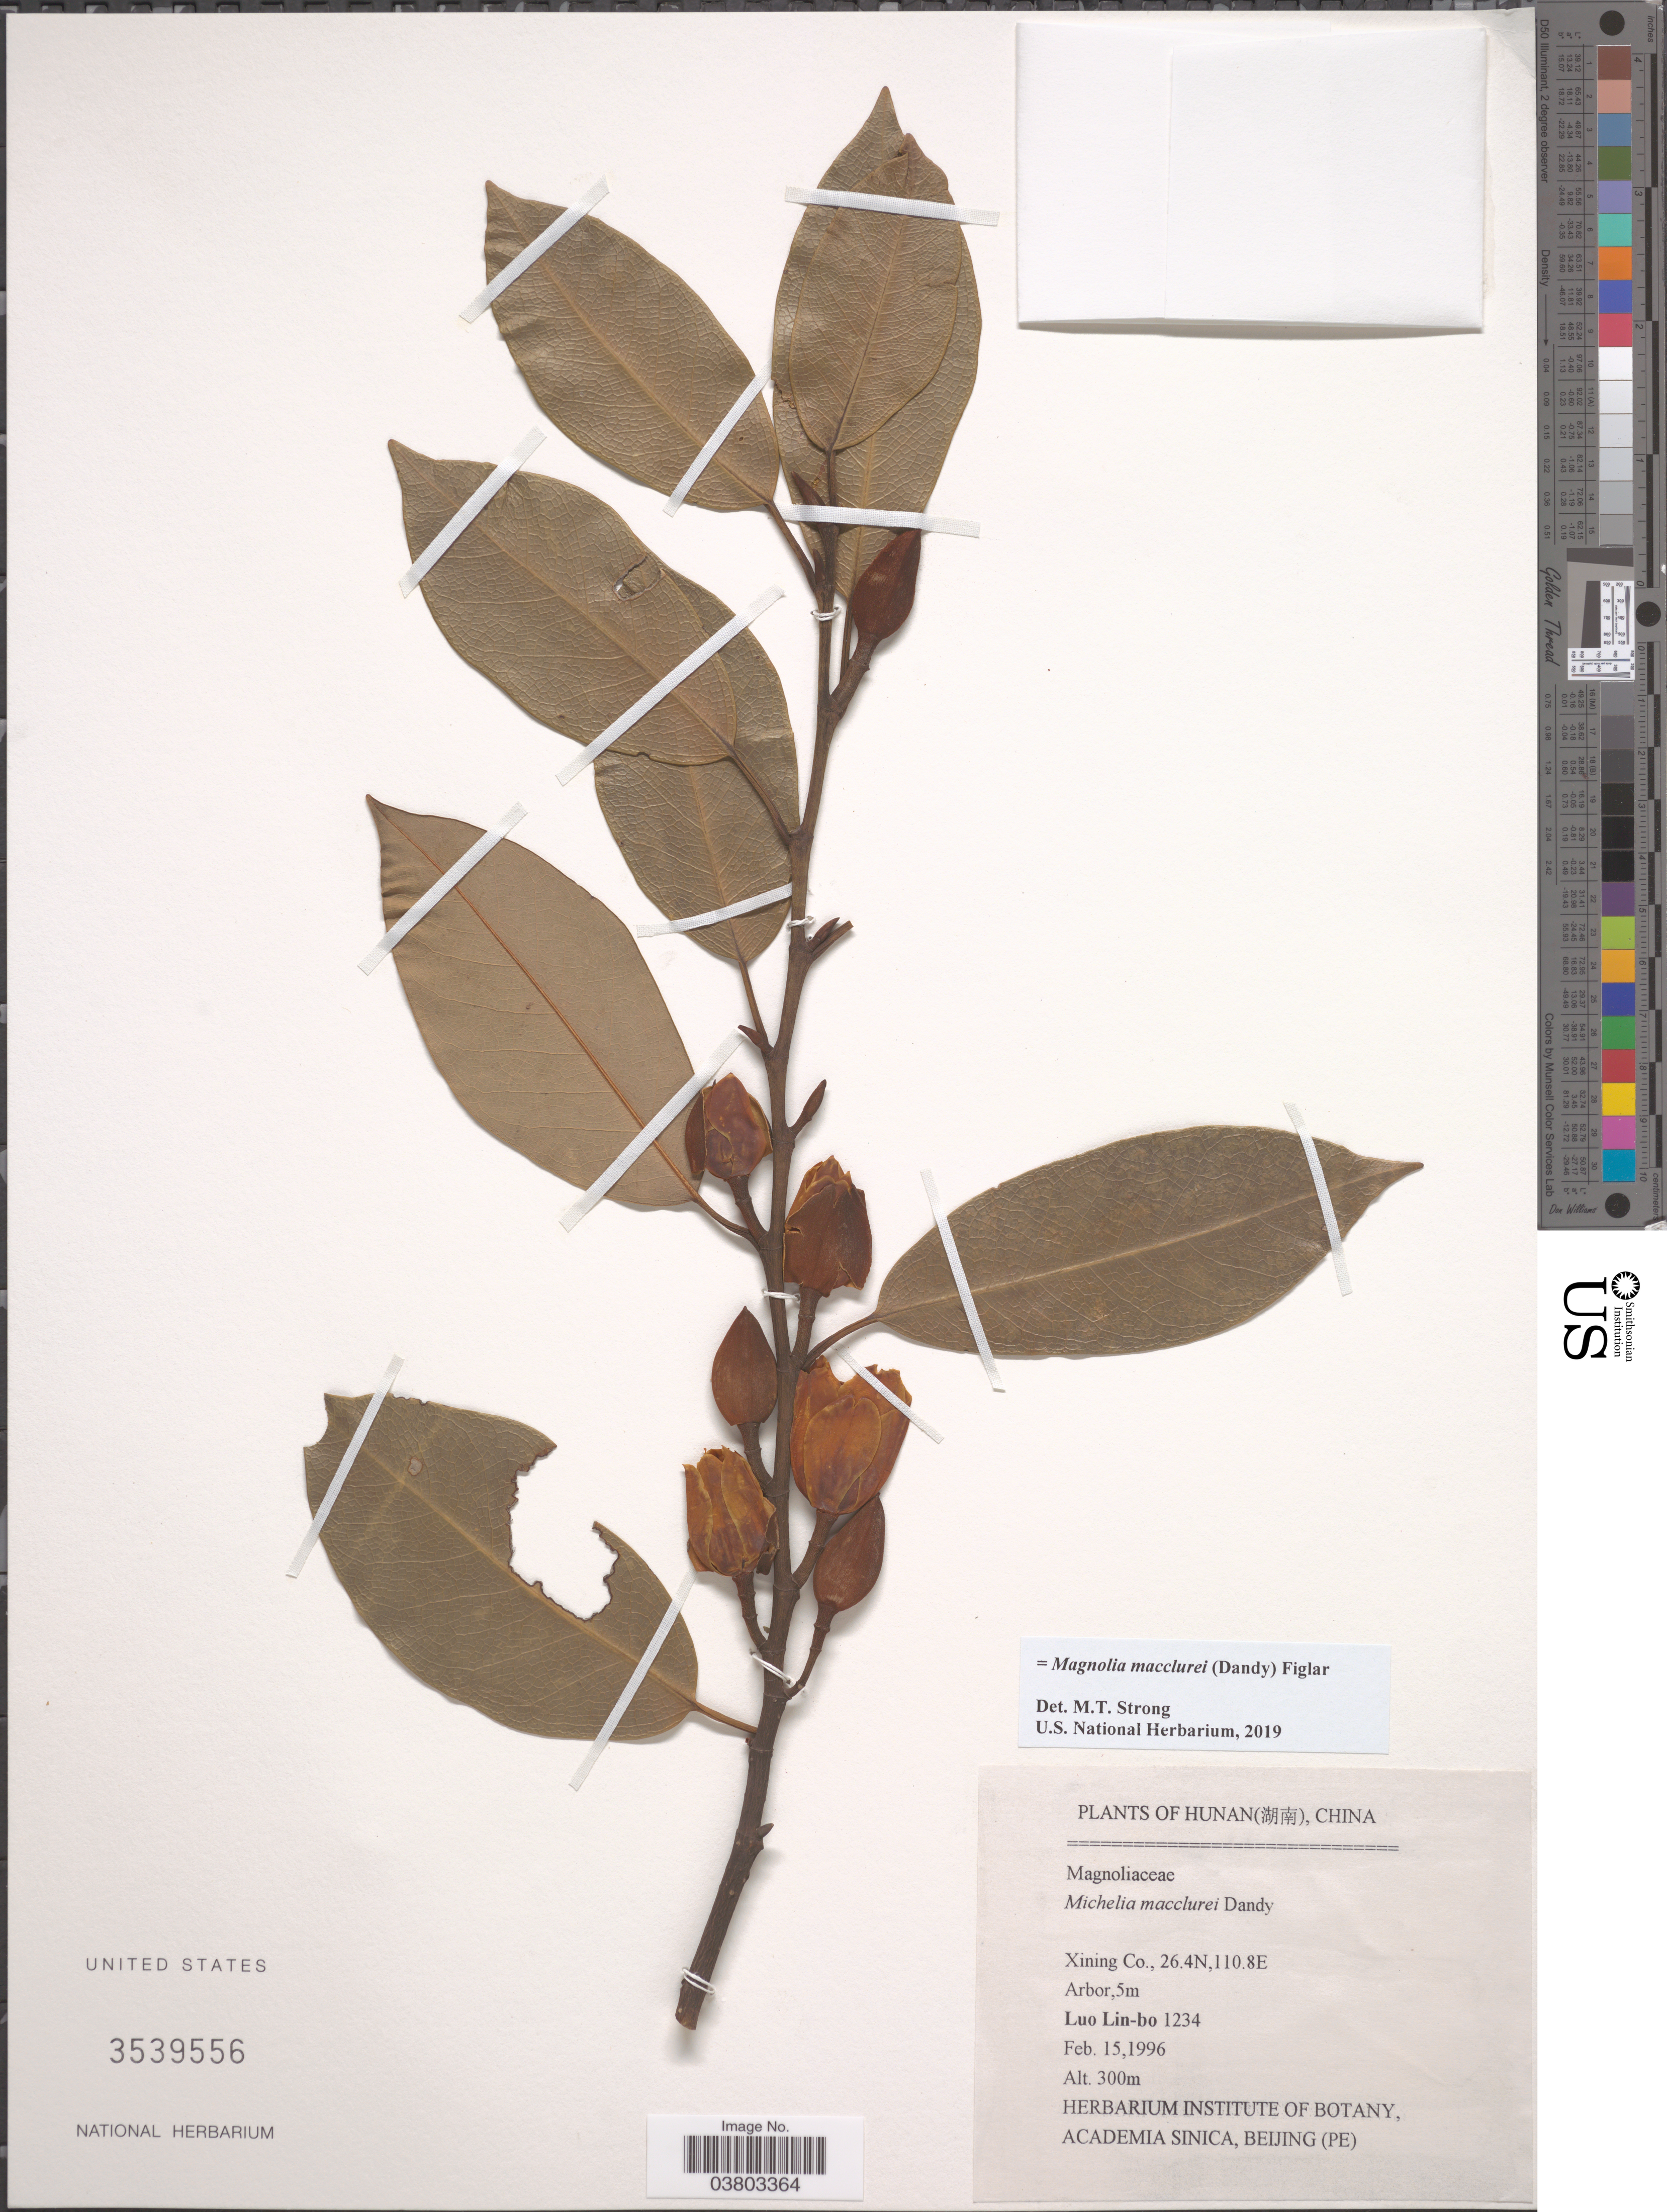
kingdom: Plantae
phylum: Tracheophyta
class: Magnoliopsida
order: Magnoliales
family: Magnoliaceae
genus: Magnolia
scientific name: Magnolia maclurei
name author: (Dandy) Figlar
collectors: L. Lin-bo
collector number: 1234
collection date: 1996-02-15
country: China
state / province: Hunan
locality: Xining Co.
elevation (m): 300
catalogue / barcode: US 3539556